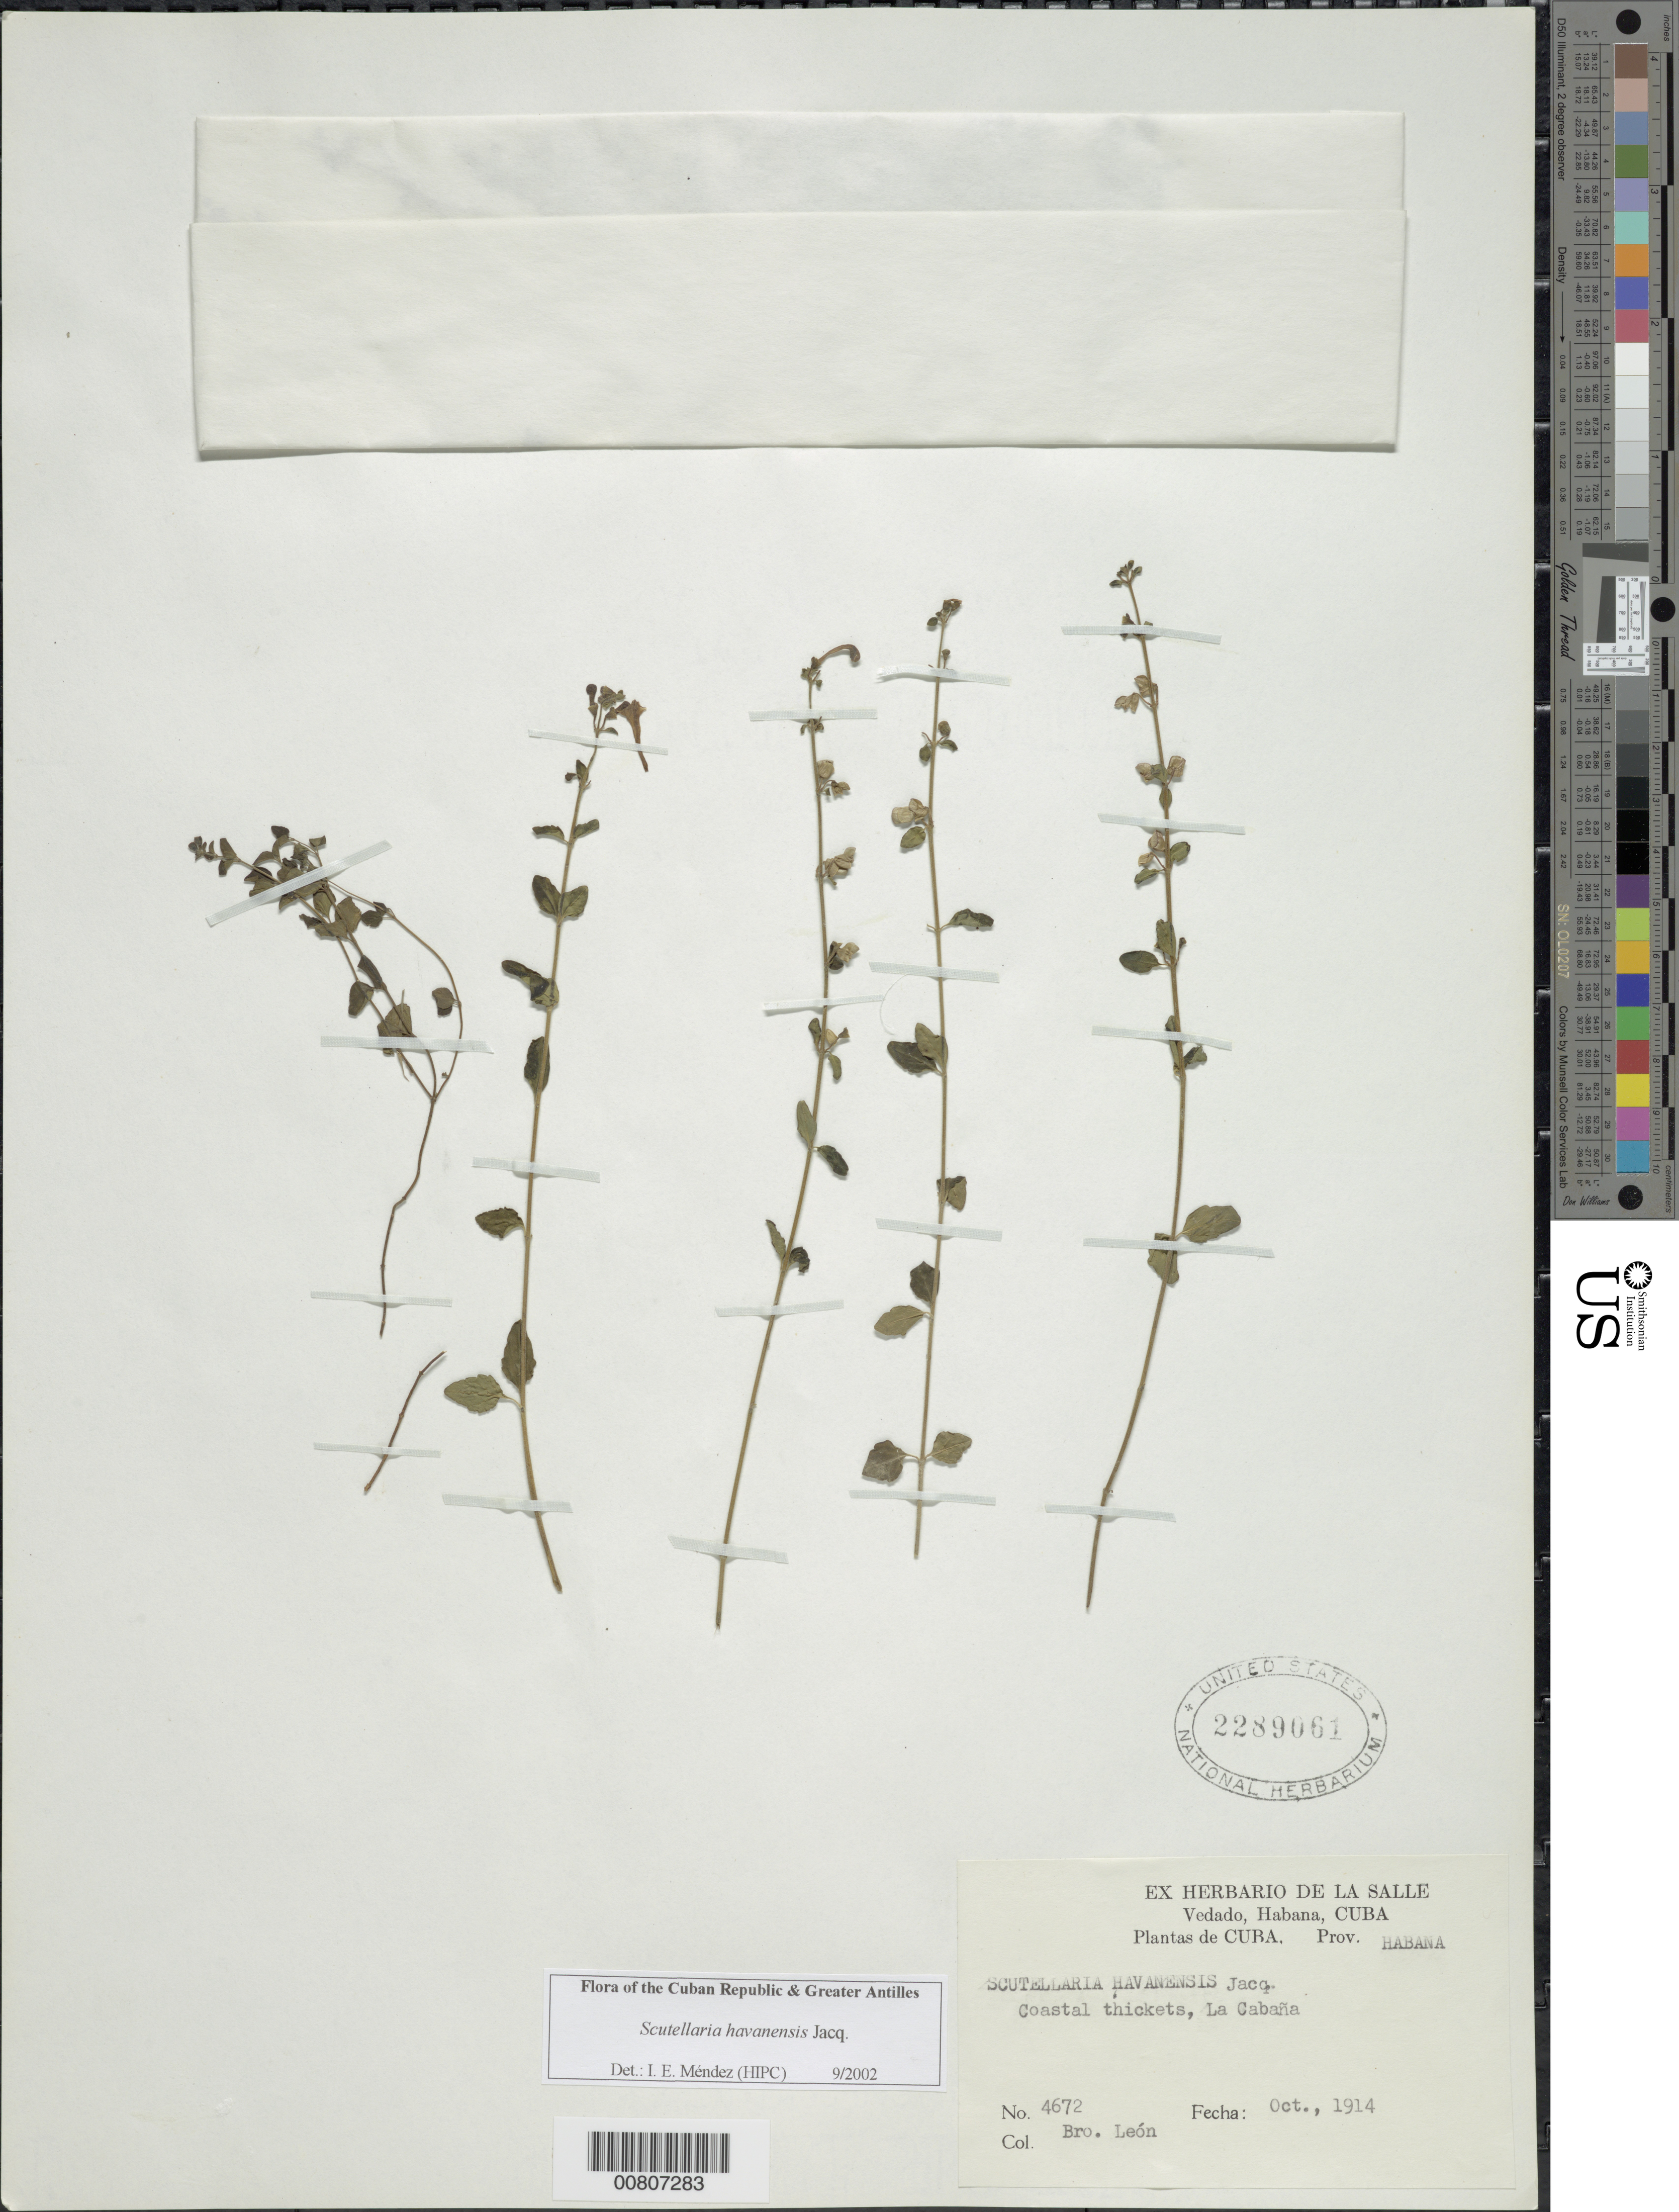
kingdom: Plantae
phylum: Tracheophyta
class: Magnoliopsida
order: Lamiales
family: Lamiaceae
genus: Scutellaria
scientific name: Scutellaria havanensis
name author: Jacq.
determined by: Méndez, Isidro E., (HIPC)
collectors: Bro. León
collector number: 4672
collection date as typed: Oct 1914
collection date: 1914-10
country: Cuba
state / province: La Habana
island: Cuba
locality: La Cabaña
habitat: Coastal thickets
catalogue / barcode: US 2289061